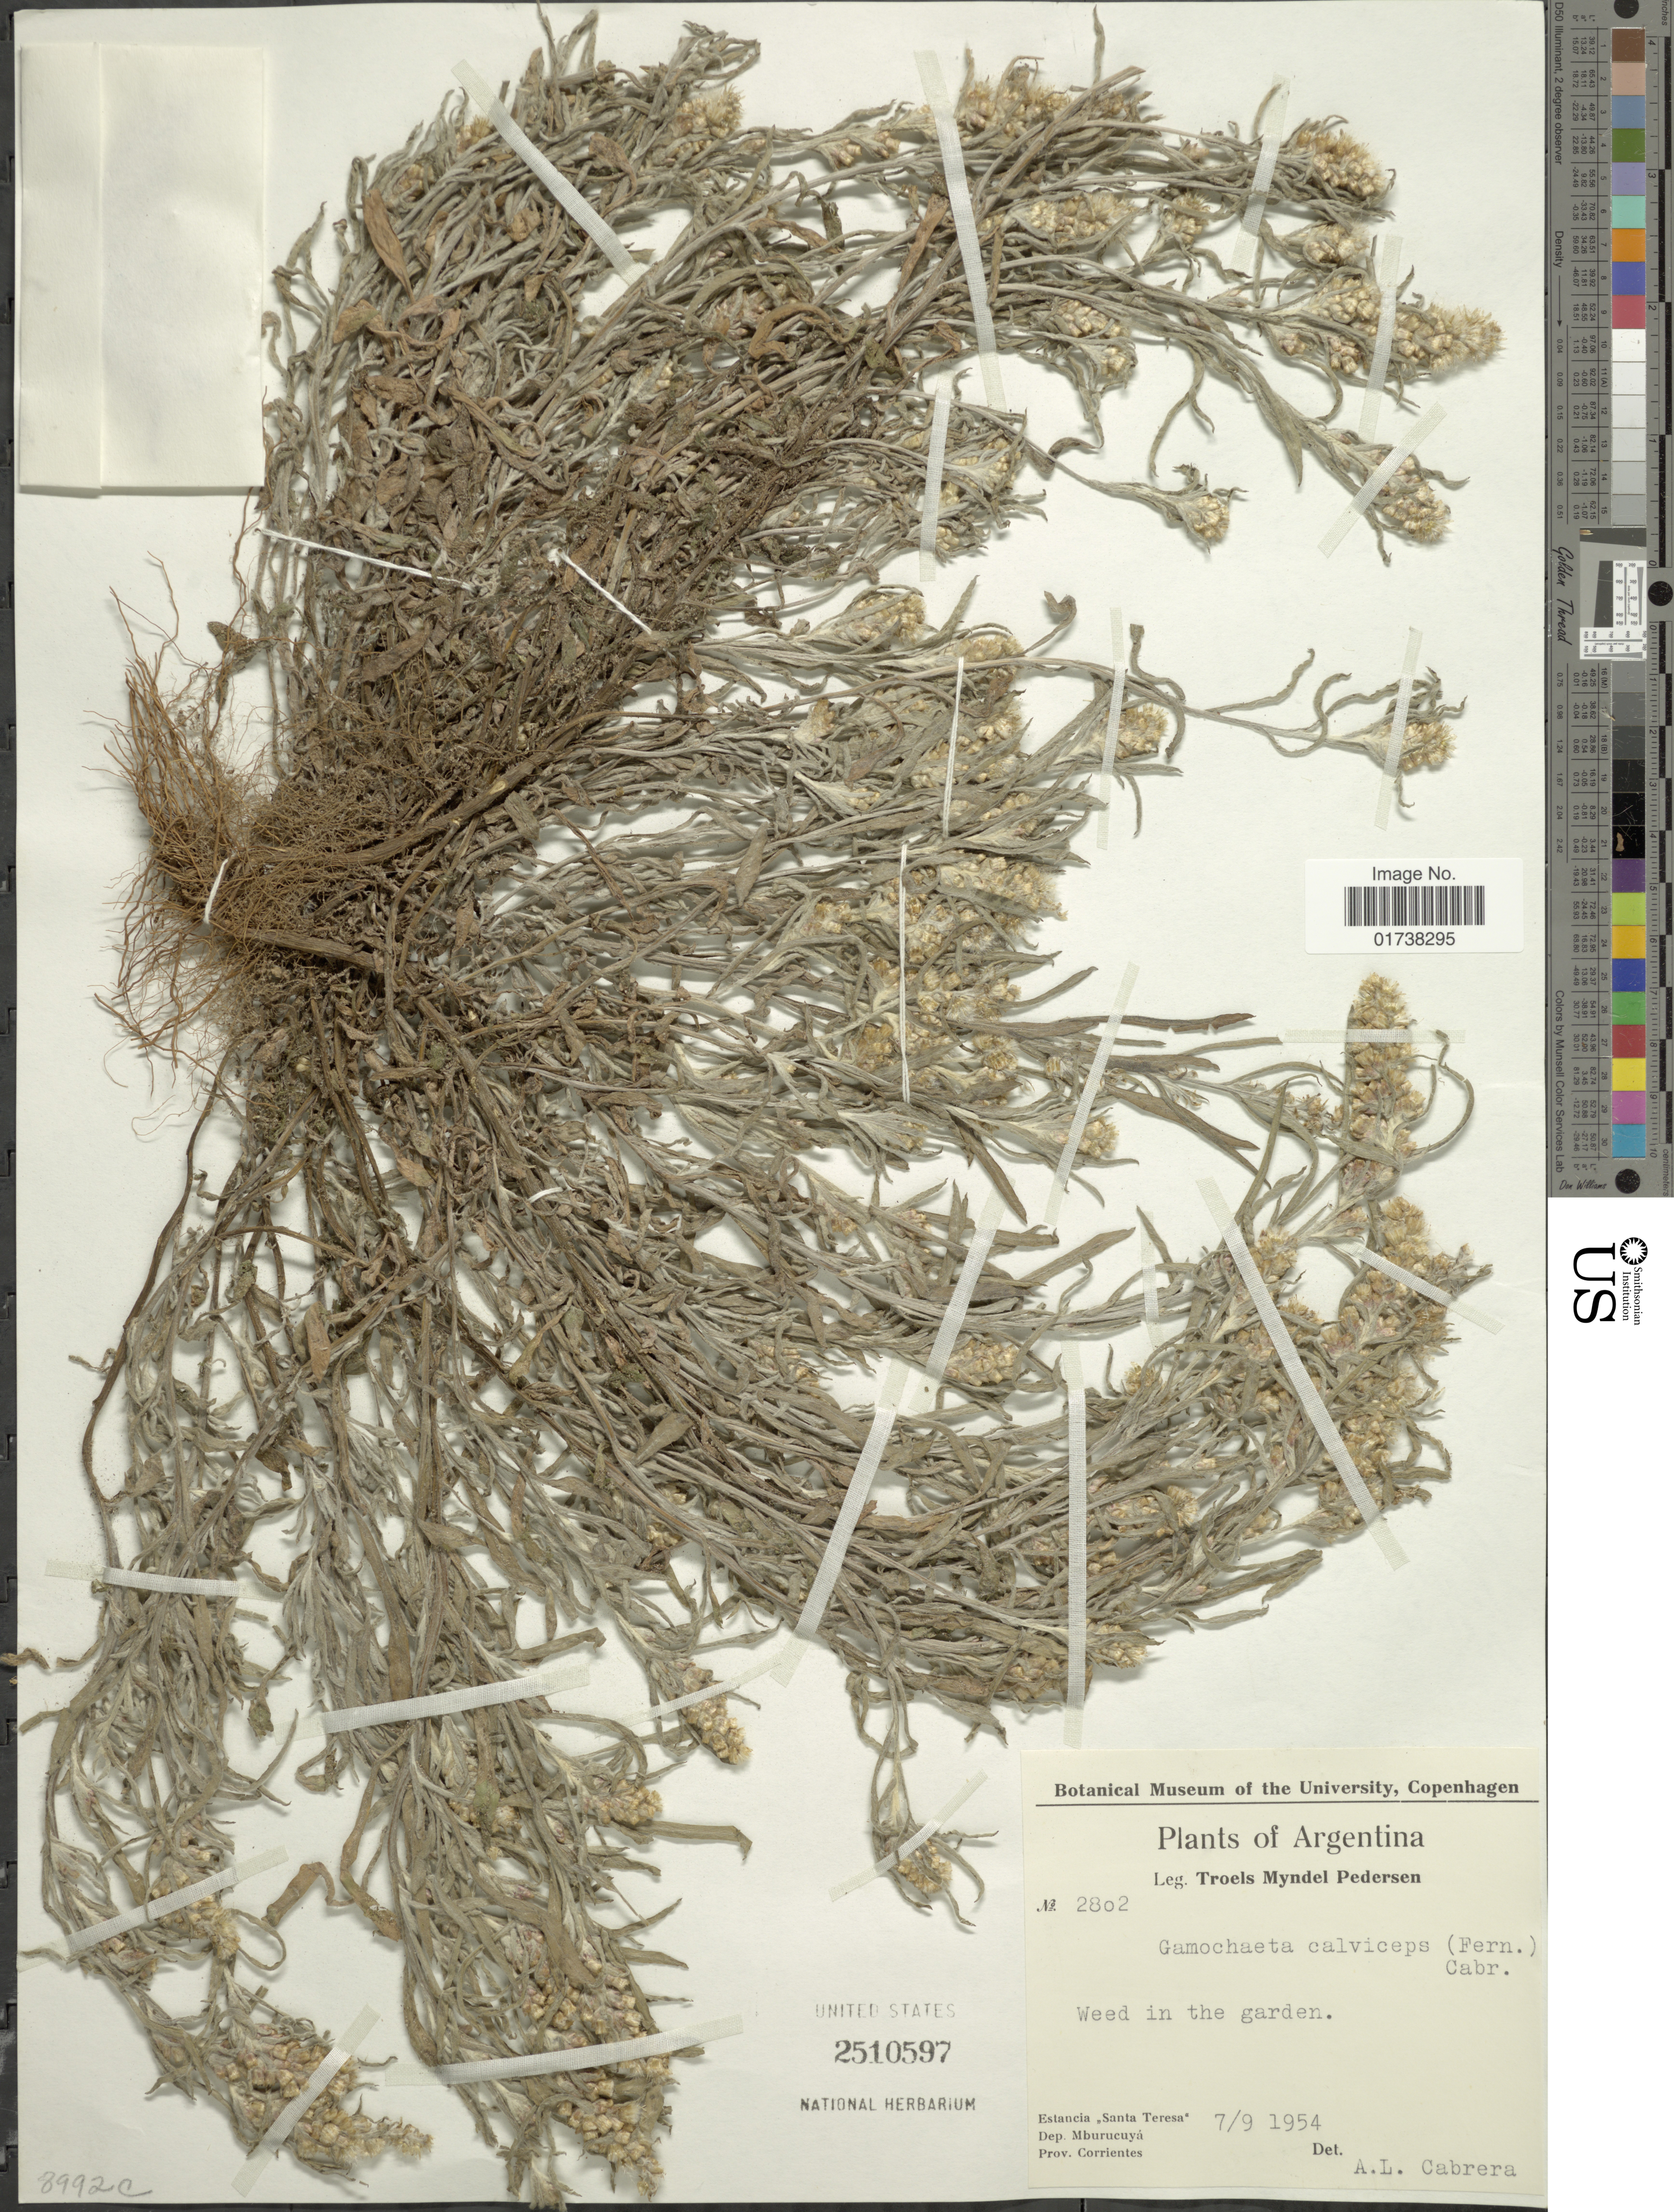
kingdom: Plantae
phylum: Tracheophyta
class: Magnoliopsida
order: Asterales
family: Asteraceae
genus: Gamochaeta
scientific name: Gamochaeta claviceps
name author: (Fernald) Cabrera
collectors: T. Pederson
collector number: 2802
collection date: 1954-09-07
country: Argentina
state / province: Corrientes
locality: Estancie Santa Teresa, Dept. Mburucuyá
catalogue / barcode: US 2510597